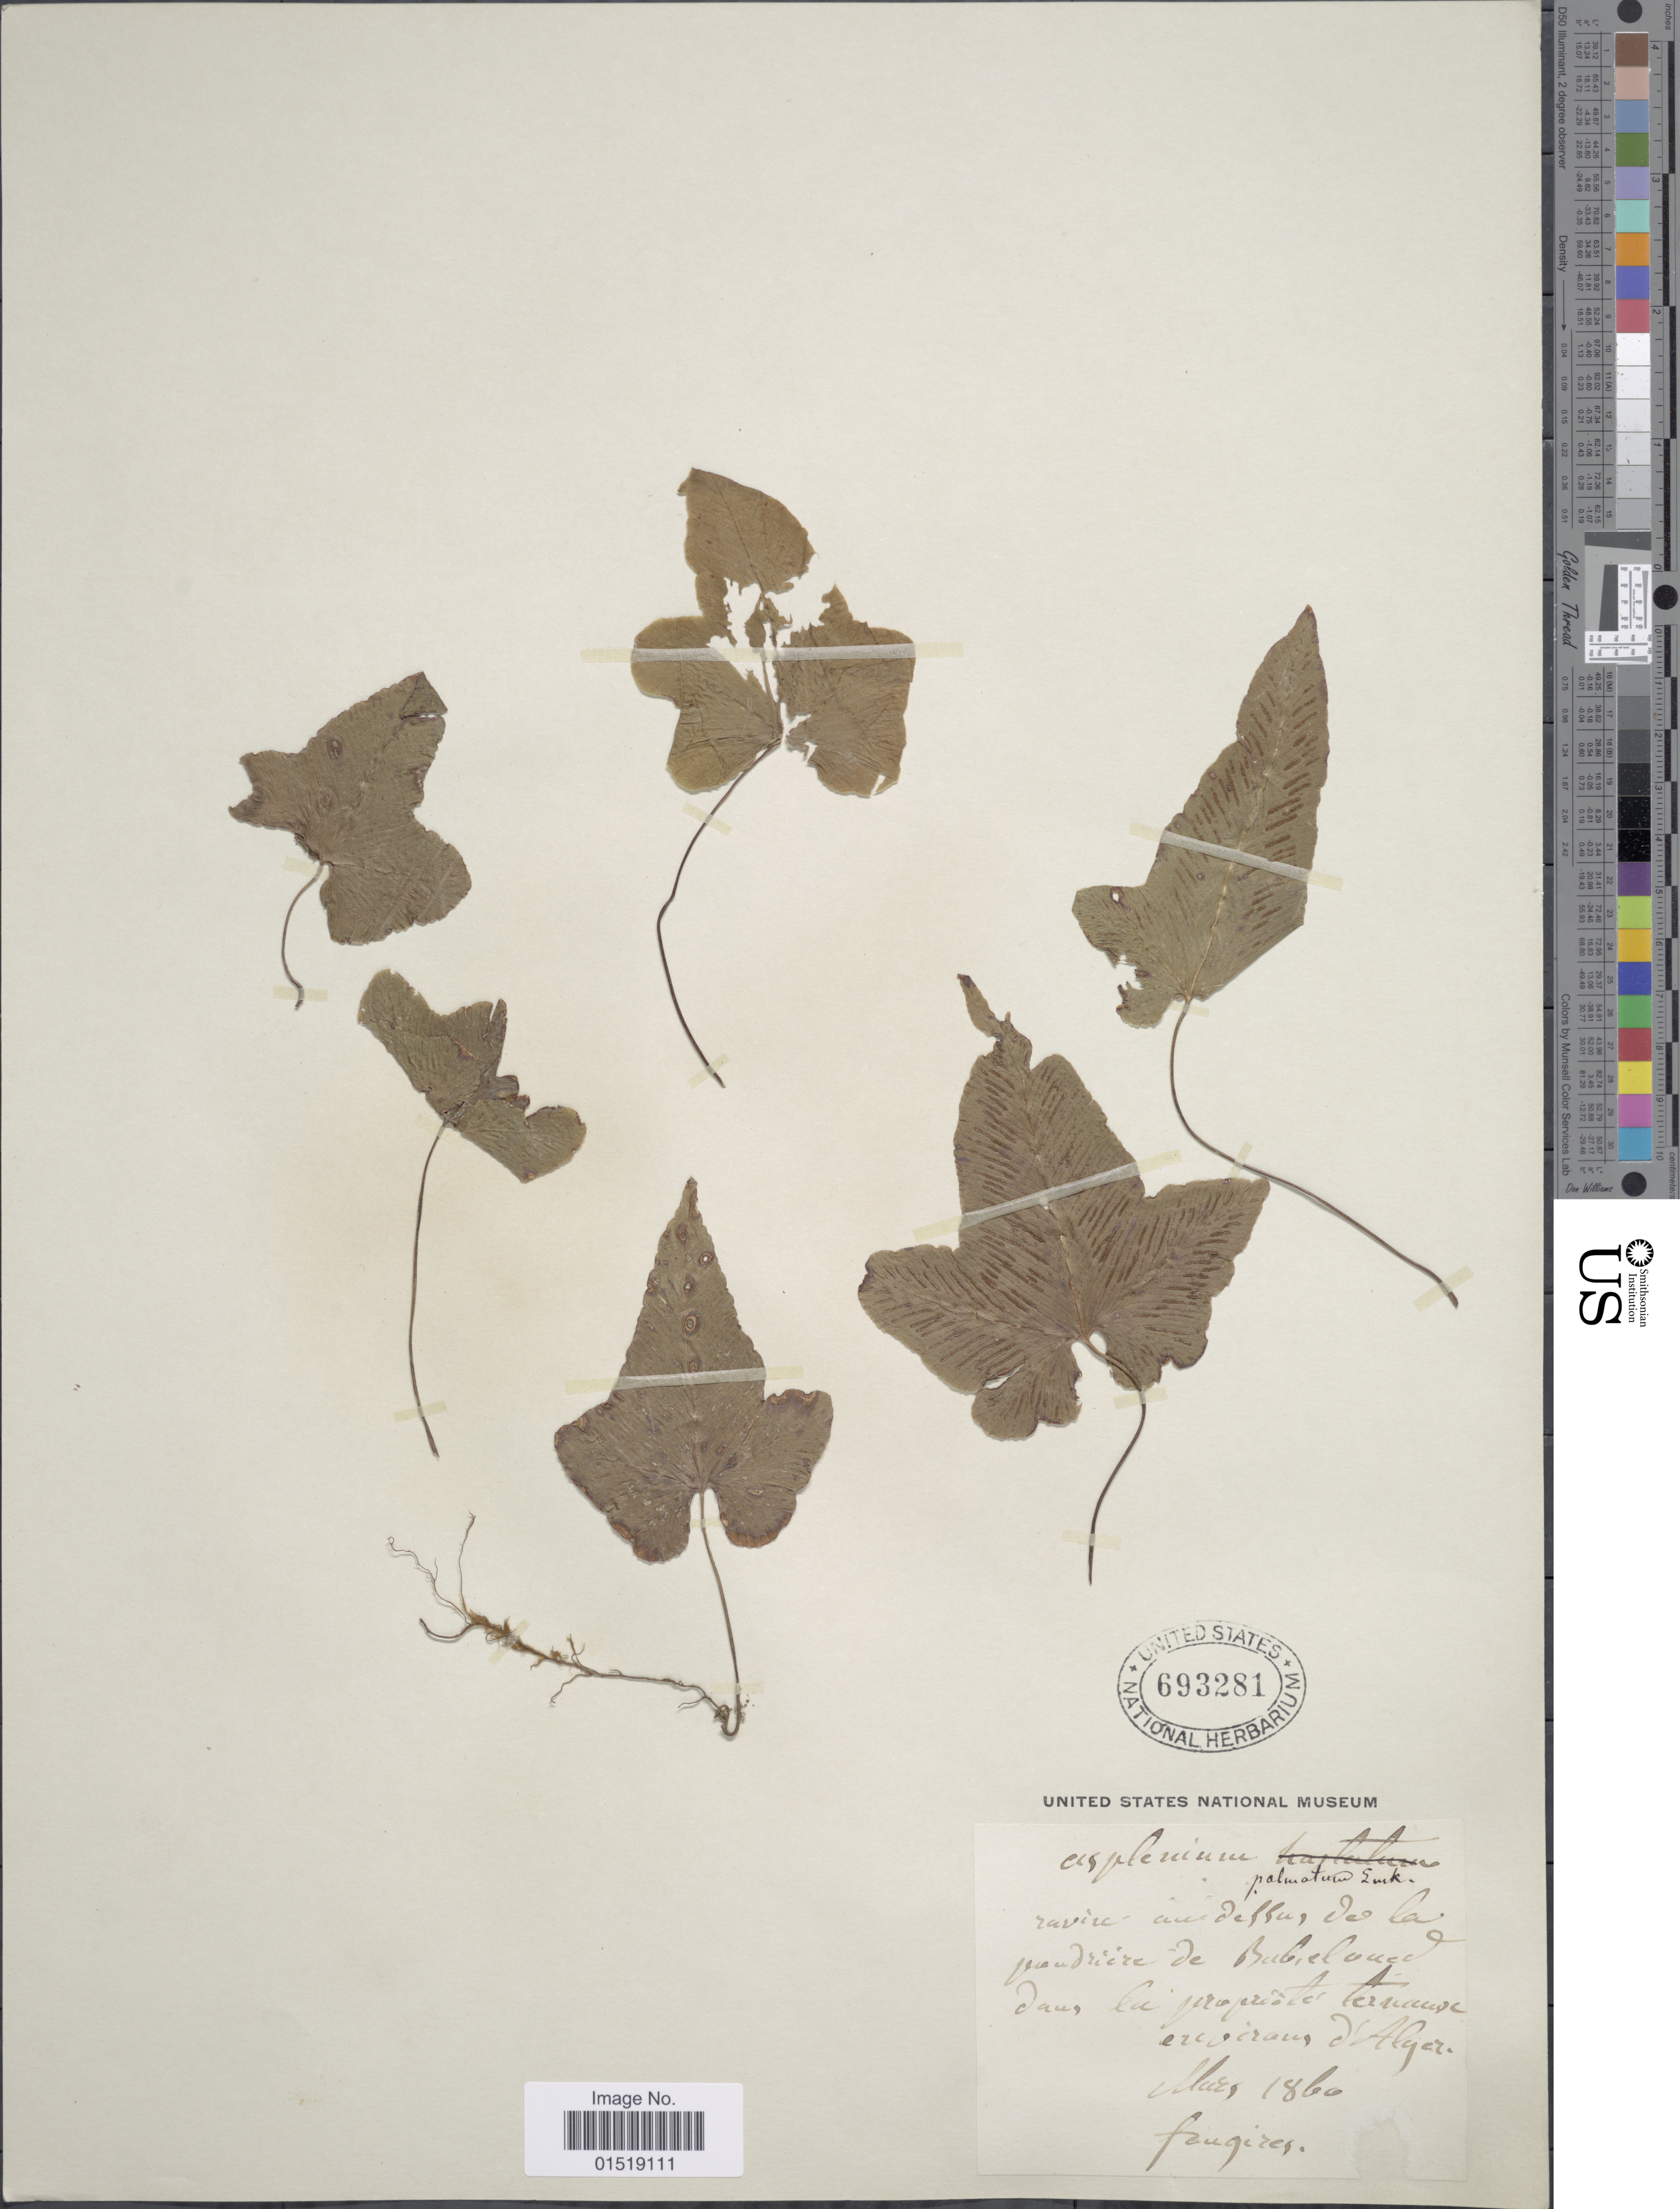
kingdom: Plantae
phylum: Tracheophyta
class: Polypodiopsida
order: Polypodiales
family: Aspleniaceae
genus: Asplenium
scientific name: Asplenium hemionitis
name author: L.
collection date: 1860-03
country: Algeria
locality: Bab El Oued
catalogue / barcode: US 693281